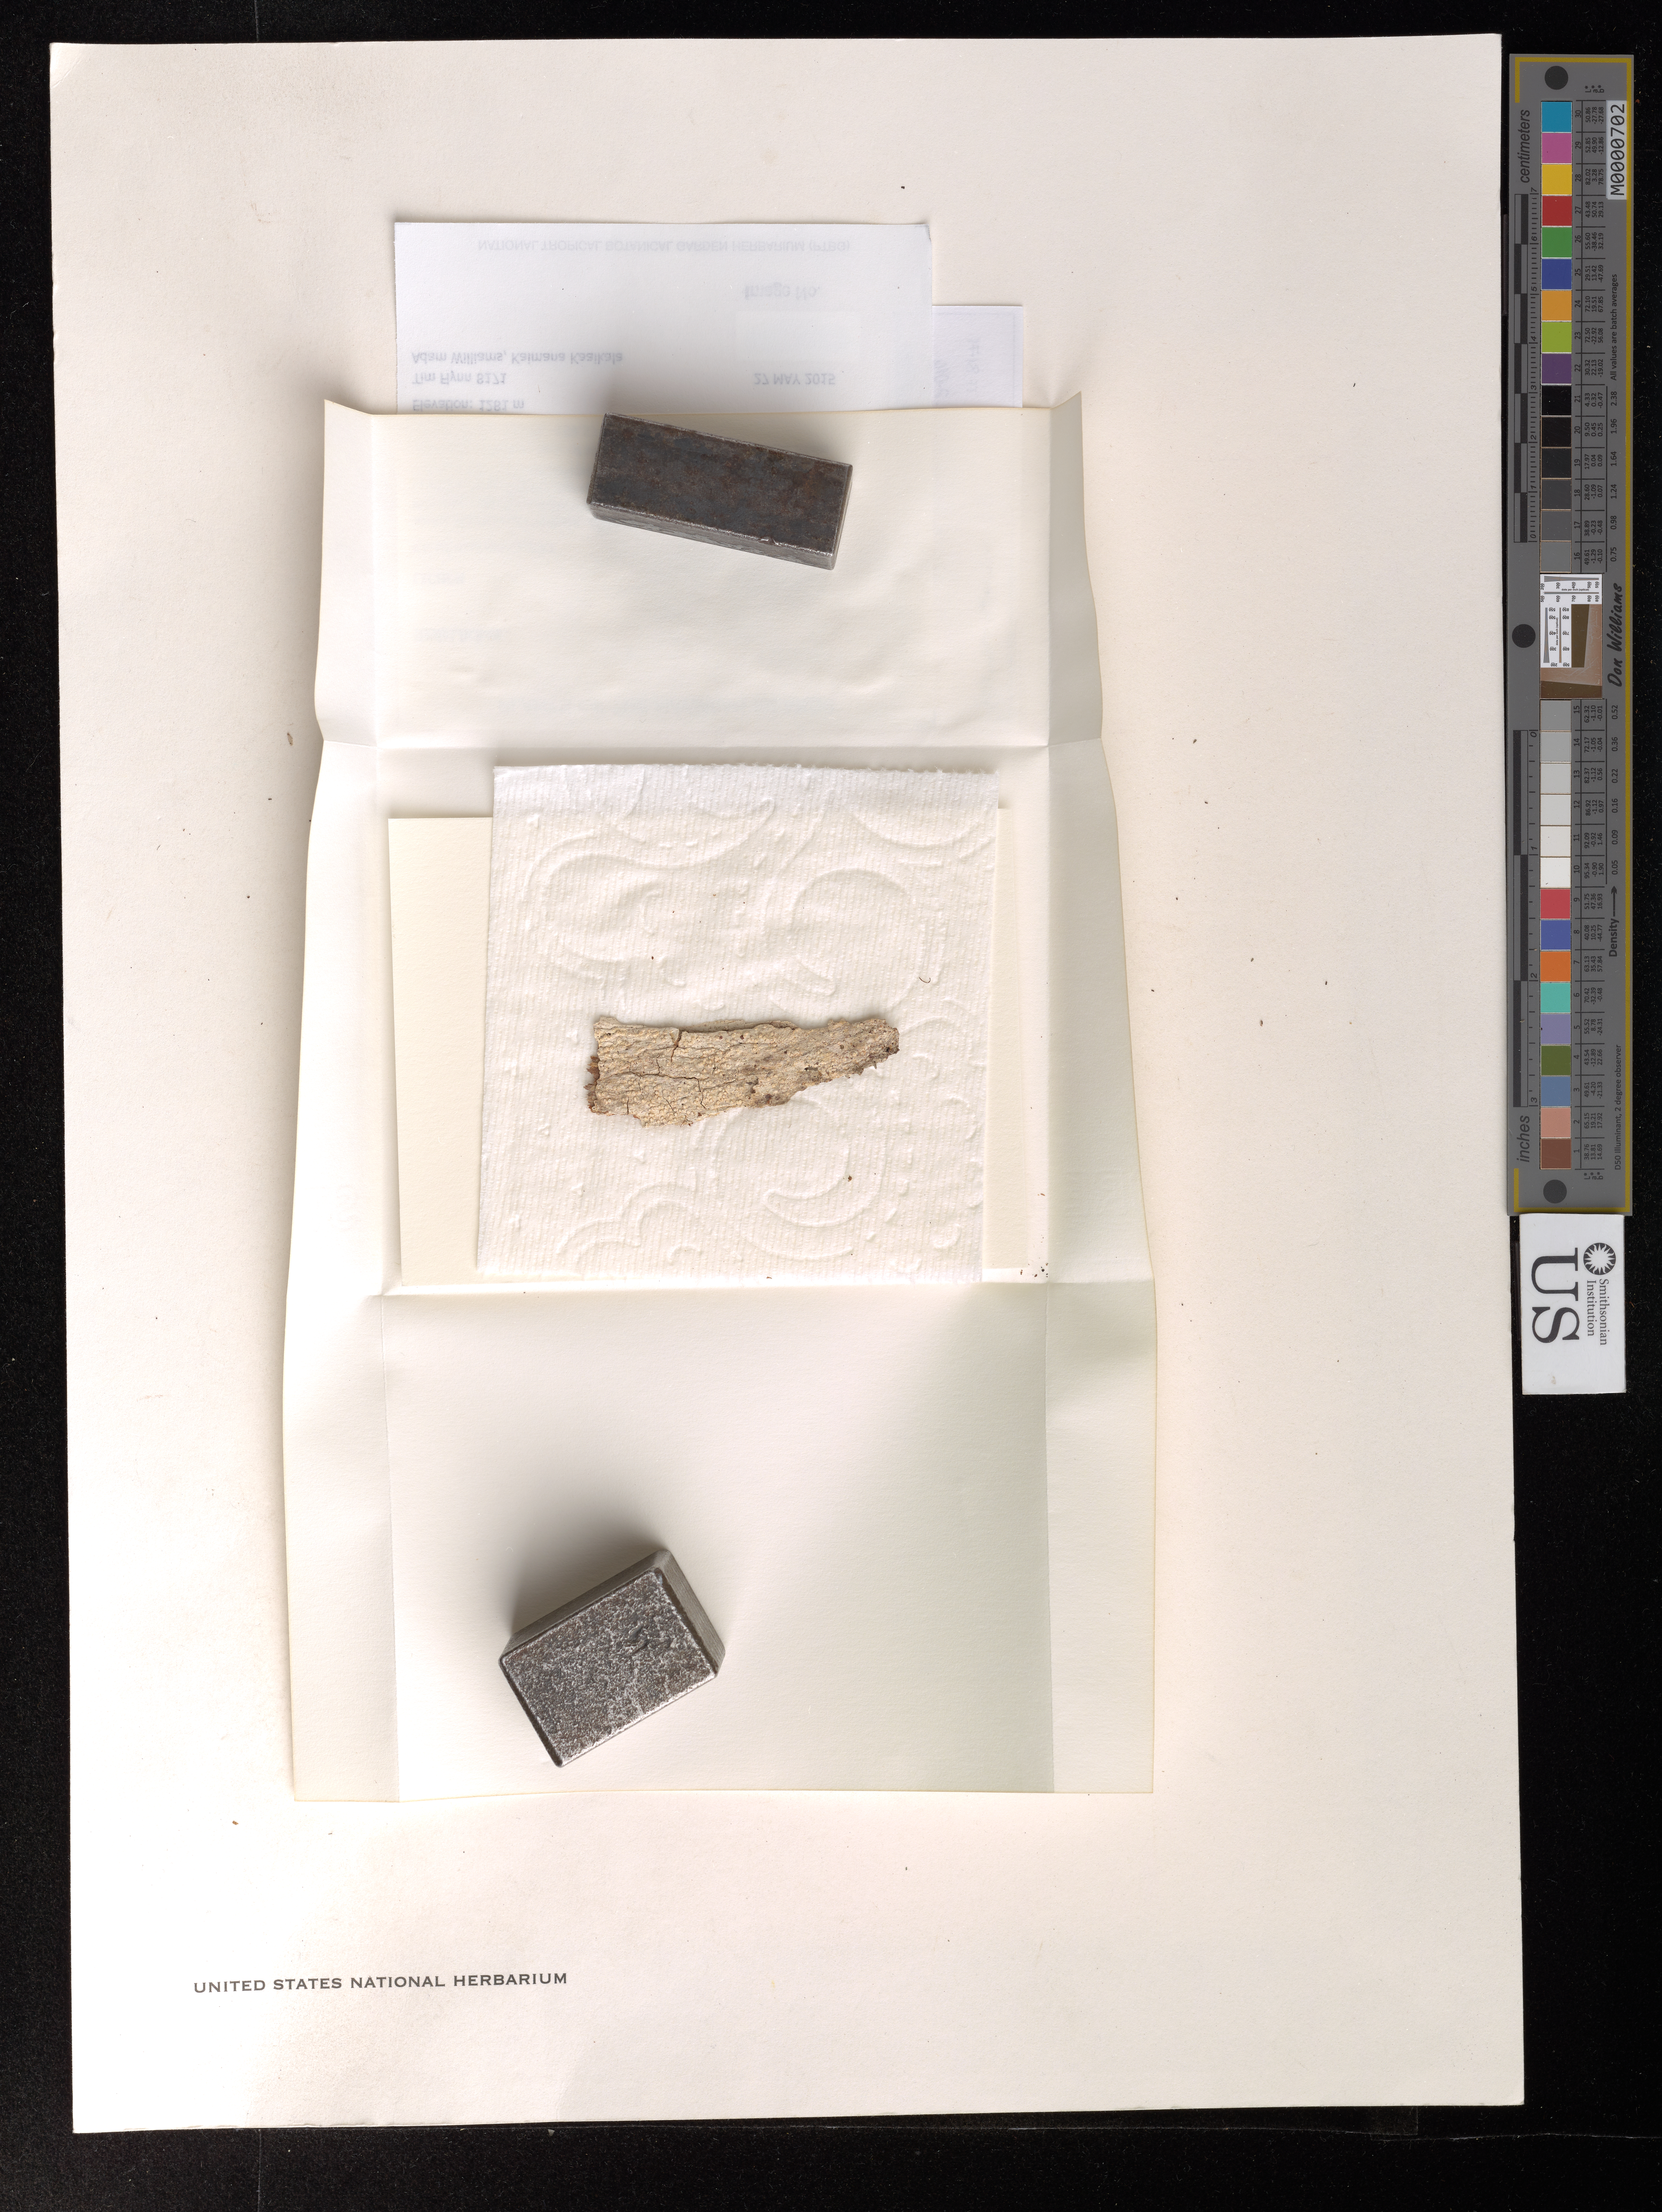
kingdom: Fungi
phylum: Ascomycota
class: Lecanoromycetes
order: Pertusariales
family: Pertusariaceae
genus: Pertusaria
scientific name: Pertusaria sp.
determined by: Smith, C. W.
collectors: T. W. Flynn, A. Williams & K. Kaaikala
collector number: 8171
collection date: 2015-05-27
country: United States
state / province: Hawaii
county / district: Kauai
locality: Kauai Waimea District. Alakai Wilderness Preserve, Alakai Swamp, bog NW of Mohihi Bog.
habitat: Montane wet sedgelands with stunted vegetation of Metrosideros, Leptecophylla, Rhynchospora, Oreobolus, Coprosma, Drosera, Racomitrium and Campylopus.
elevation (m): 1281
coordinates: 22.126665, -159.574526